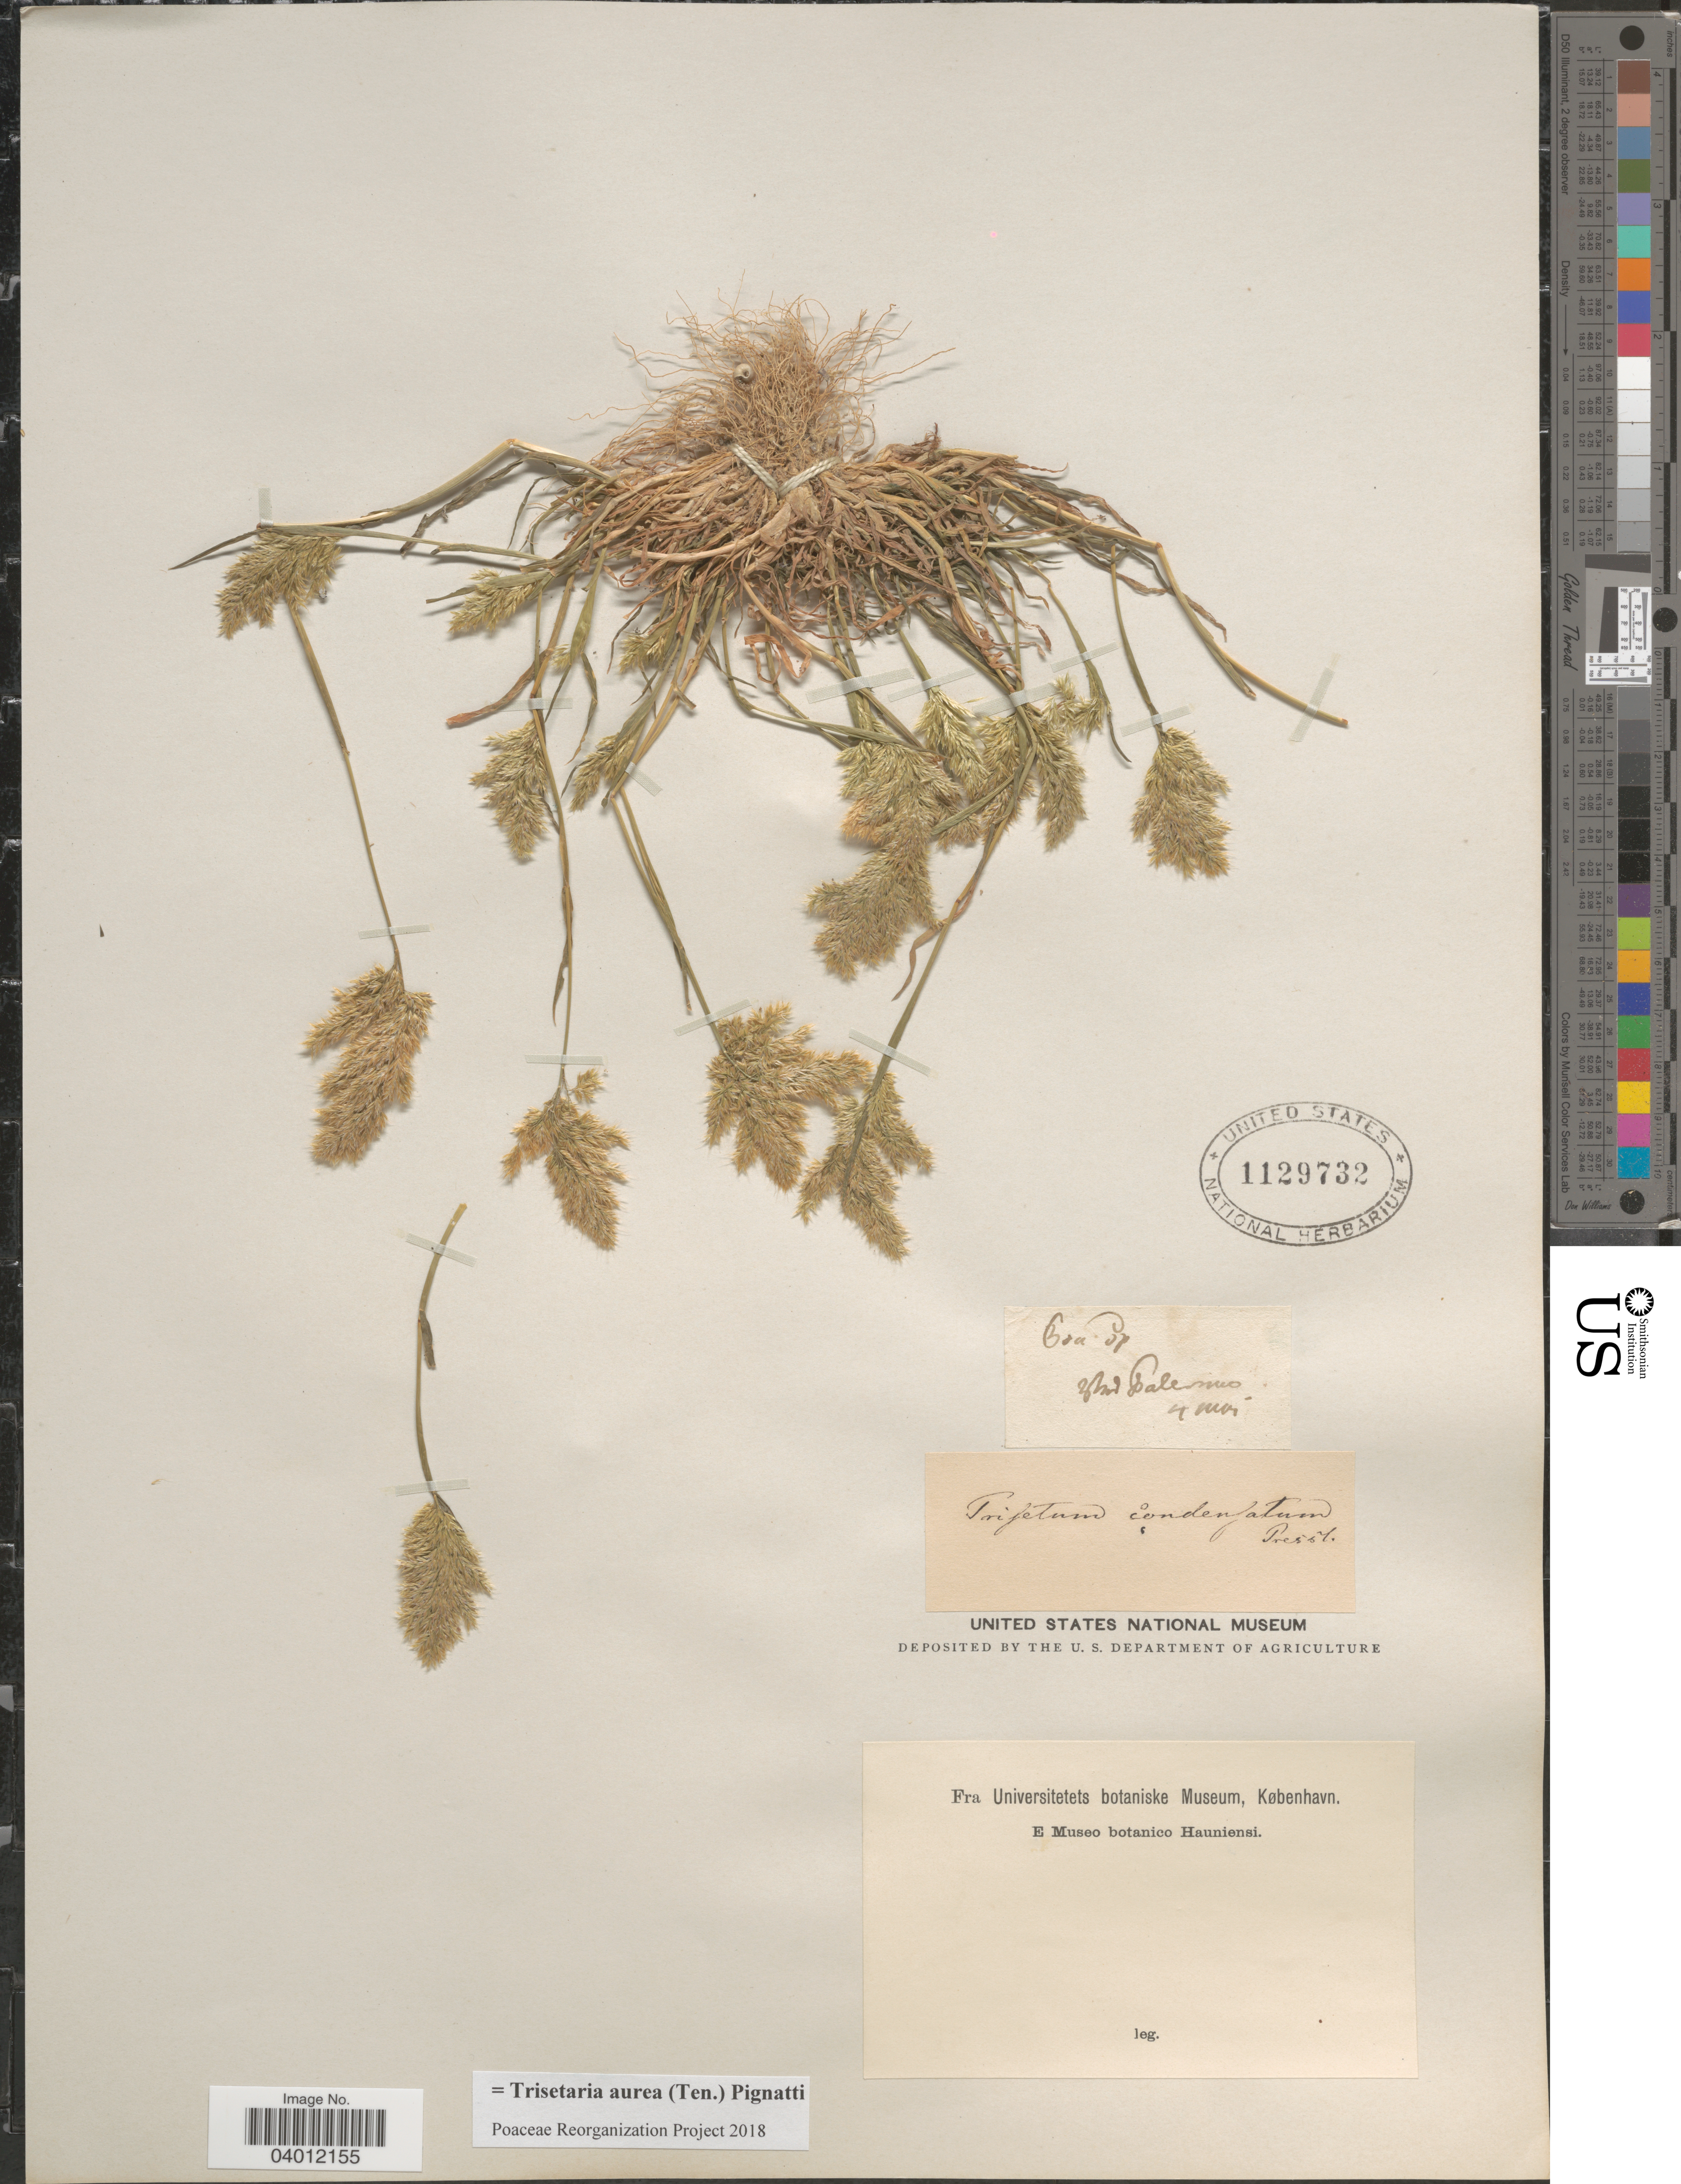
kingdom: Plantae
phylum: Tracheophyta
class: Liliopsida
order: Poales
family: Poaceae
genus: Trisetaria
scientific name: Trisetaria aurea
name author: (Ten.) Pignatti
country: Italy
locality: Zhd. [interpreted] Palermo.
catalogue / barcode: US 1129732